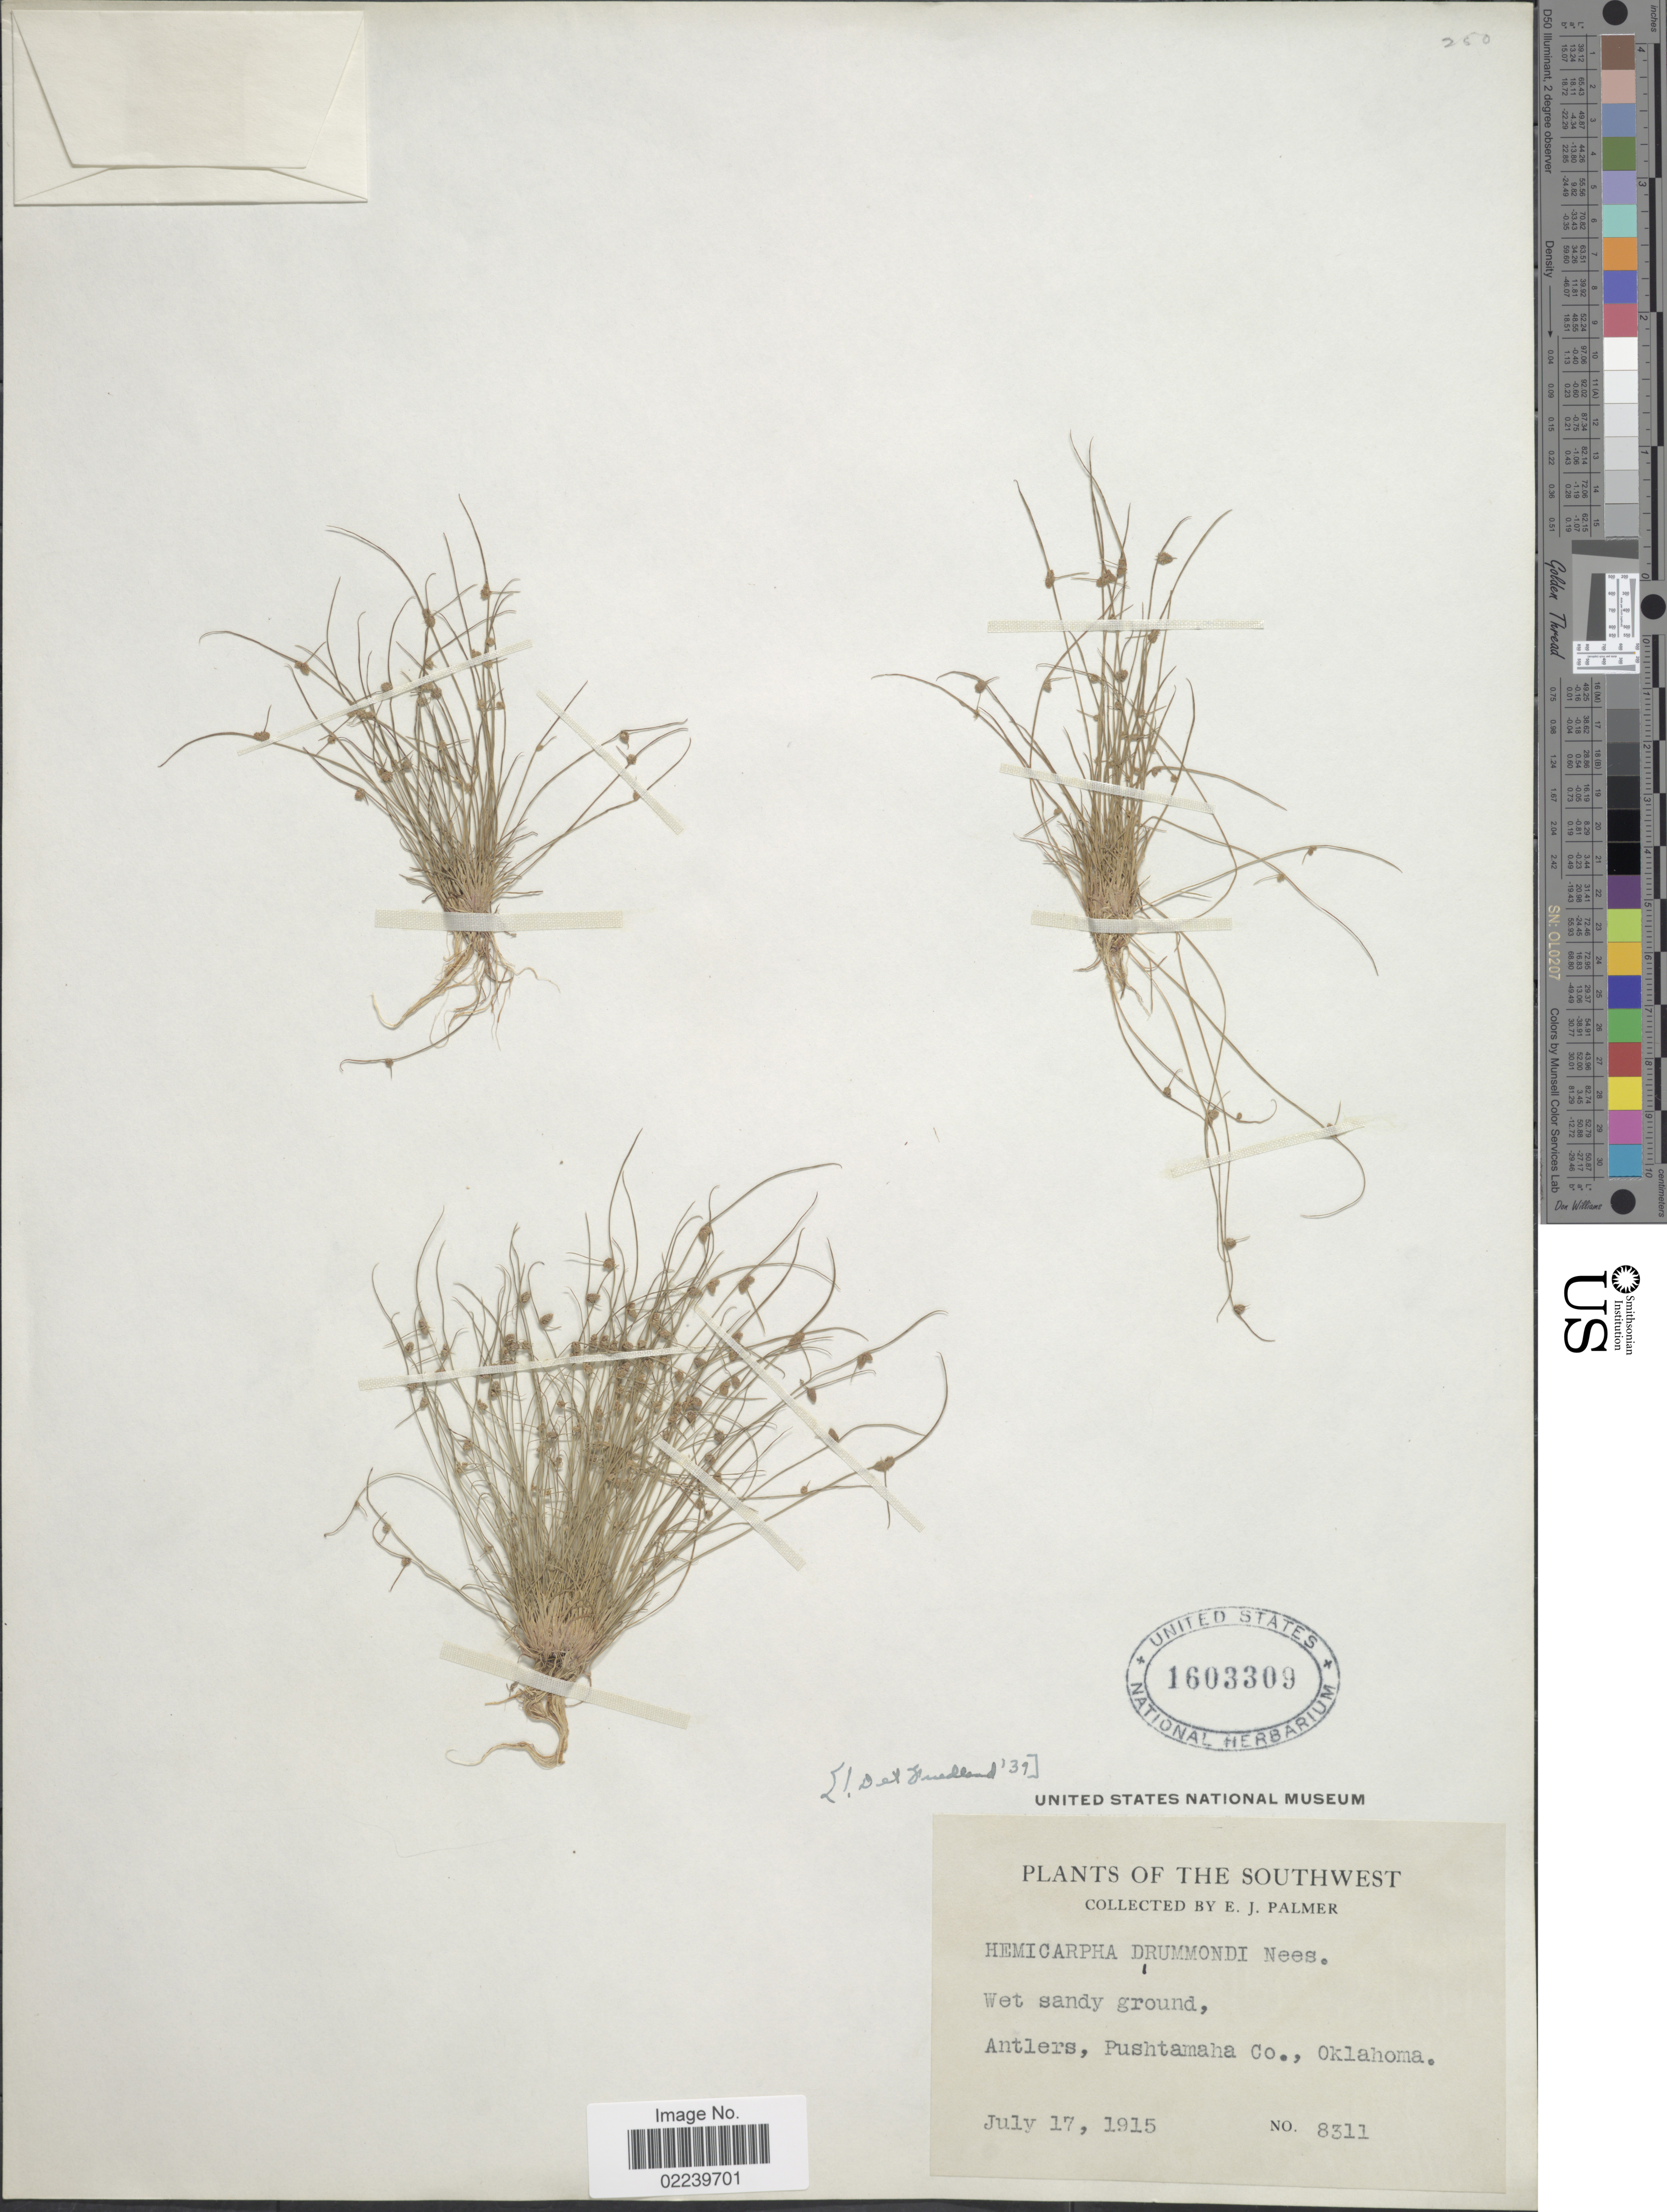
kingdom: Plantae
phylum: Tracheophyta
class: Liliopsida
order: Poales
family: Cyperaceae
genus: Cyperus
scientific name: Cyperus hemidrummondii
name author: Goetgh.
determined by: Strong, M. T., (US), Smithsonian Institution - National Museum of Natural History (UNITED STATES)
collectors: E. J. Palmer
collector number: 8311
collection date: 1915-07-17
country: United States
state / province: Oklahoma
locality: The Southwest, Antlers, Pushtamania Co., Oklahoma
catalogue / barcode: US 1603309